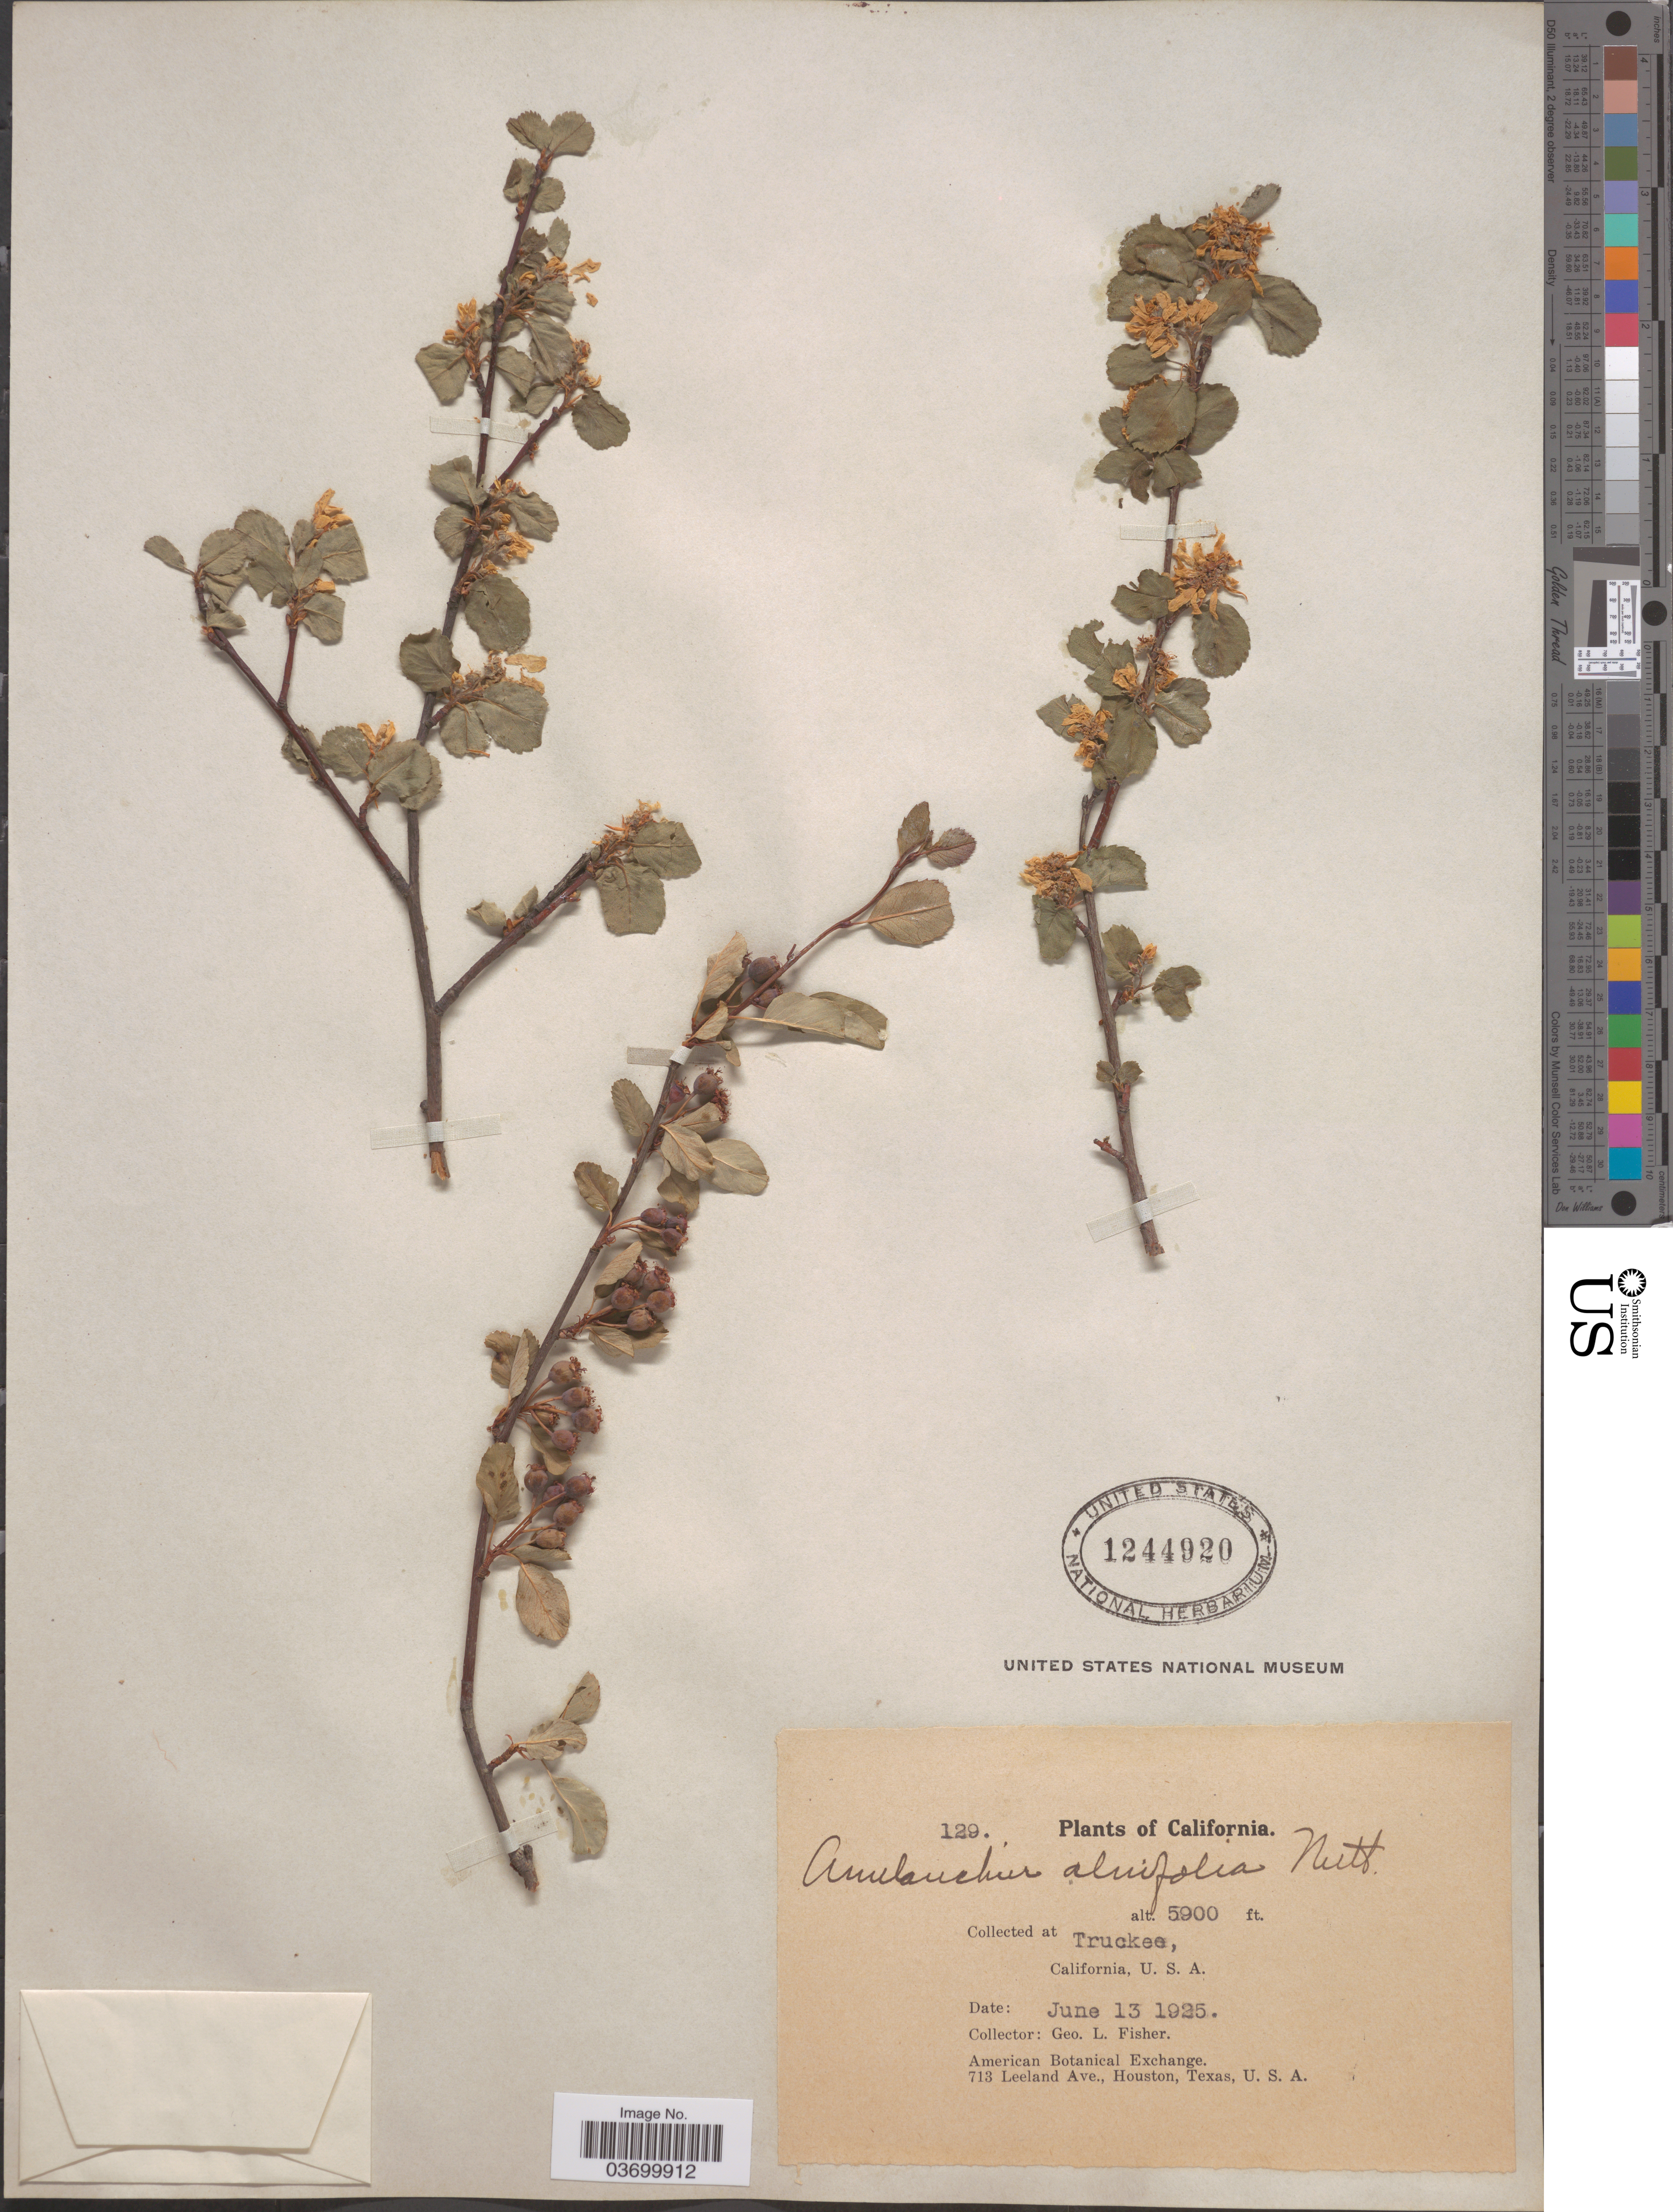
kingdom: Plantae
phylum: Tracheophyta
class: Magnoliopsida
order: Rosales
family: Rosaceae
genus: Amelanchier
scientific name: Amelanchier alnifolia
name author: (Nutt.) Nutt. ex M. Roem.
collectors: G. L. Fisher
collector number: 129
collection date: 1925-06-13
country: United States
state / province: California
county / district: Nevada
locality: Truckee.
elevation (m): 1798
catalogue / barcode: US 1244920